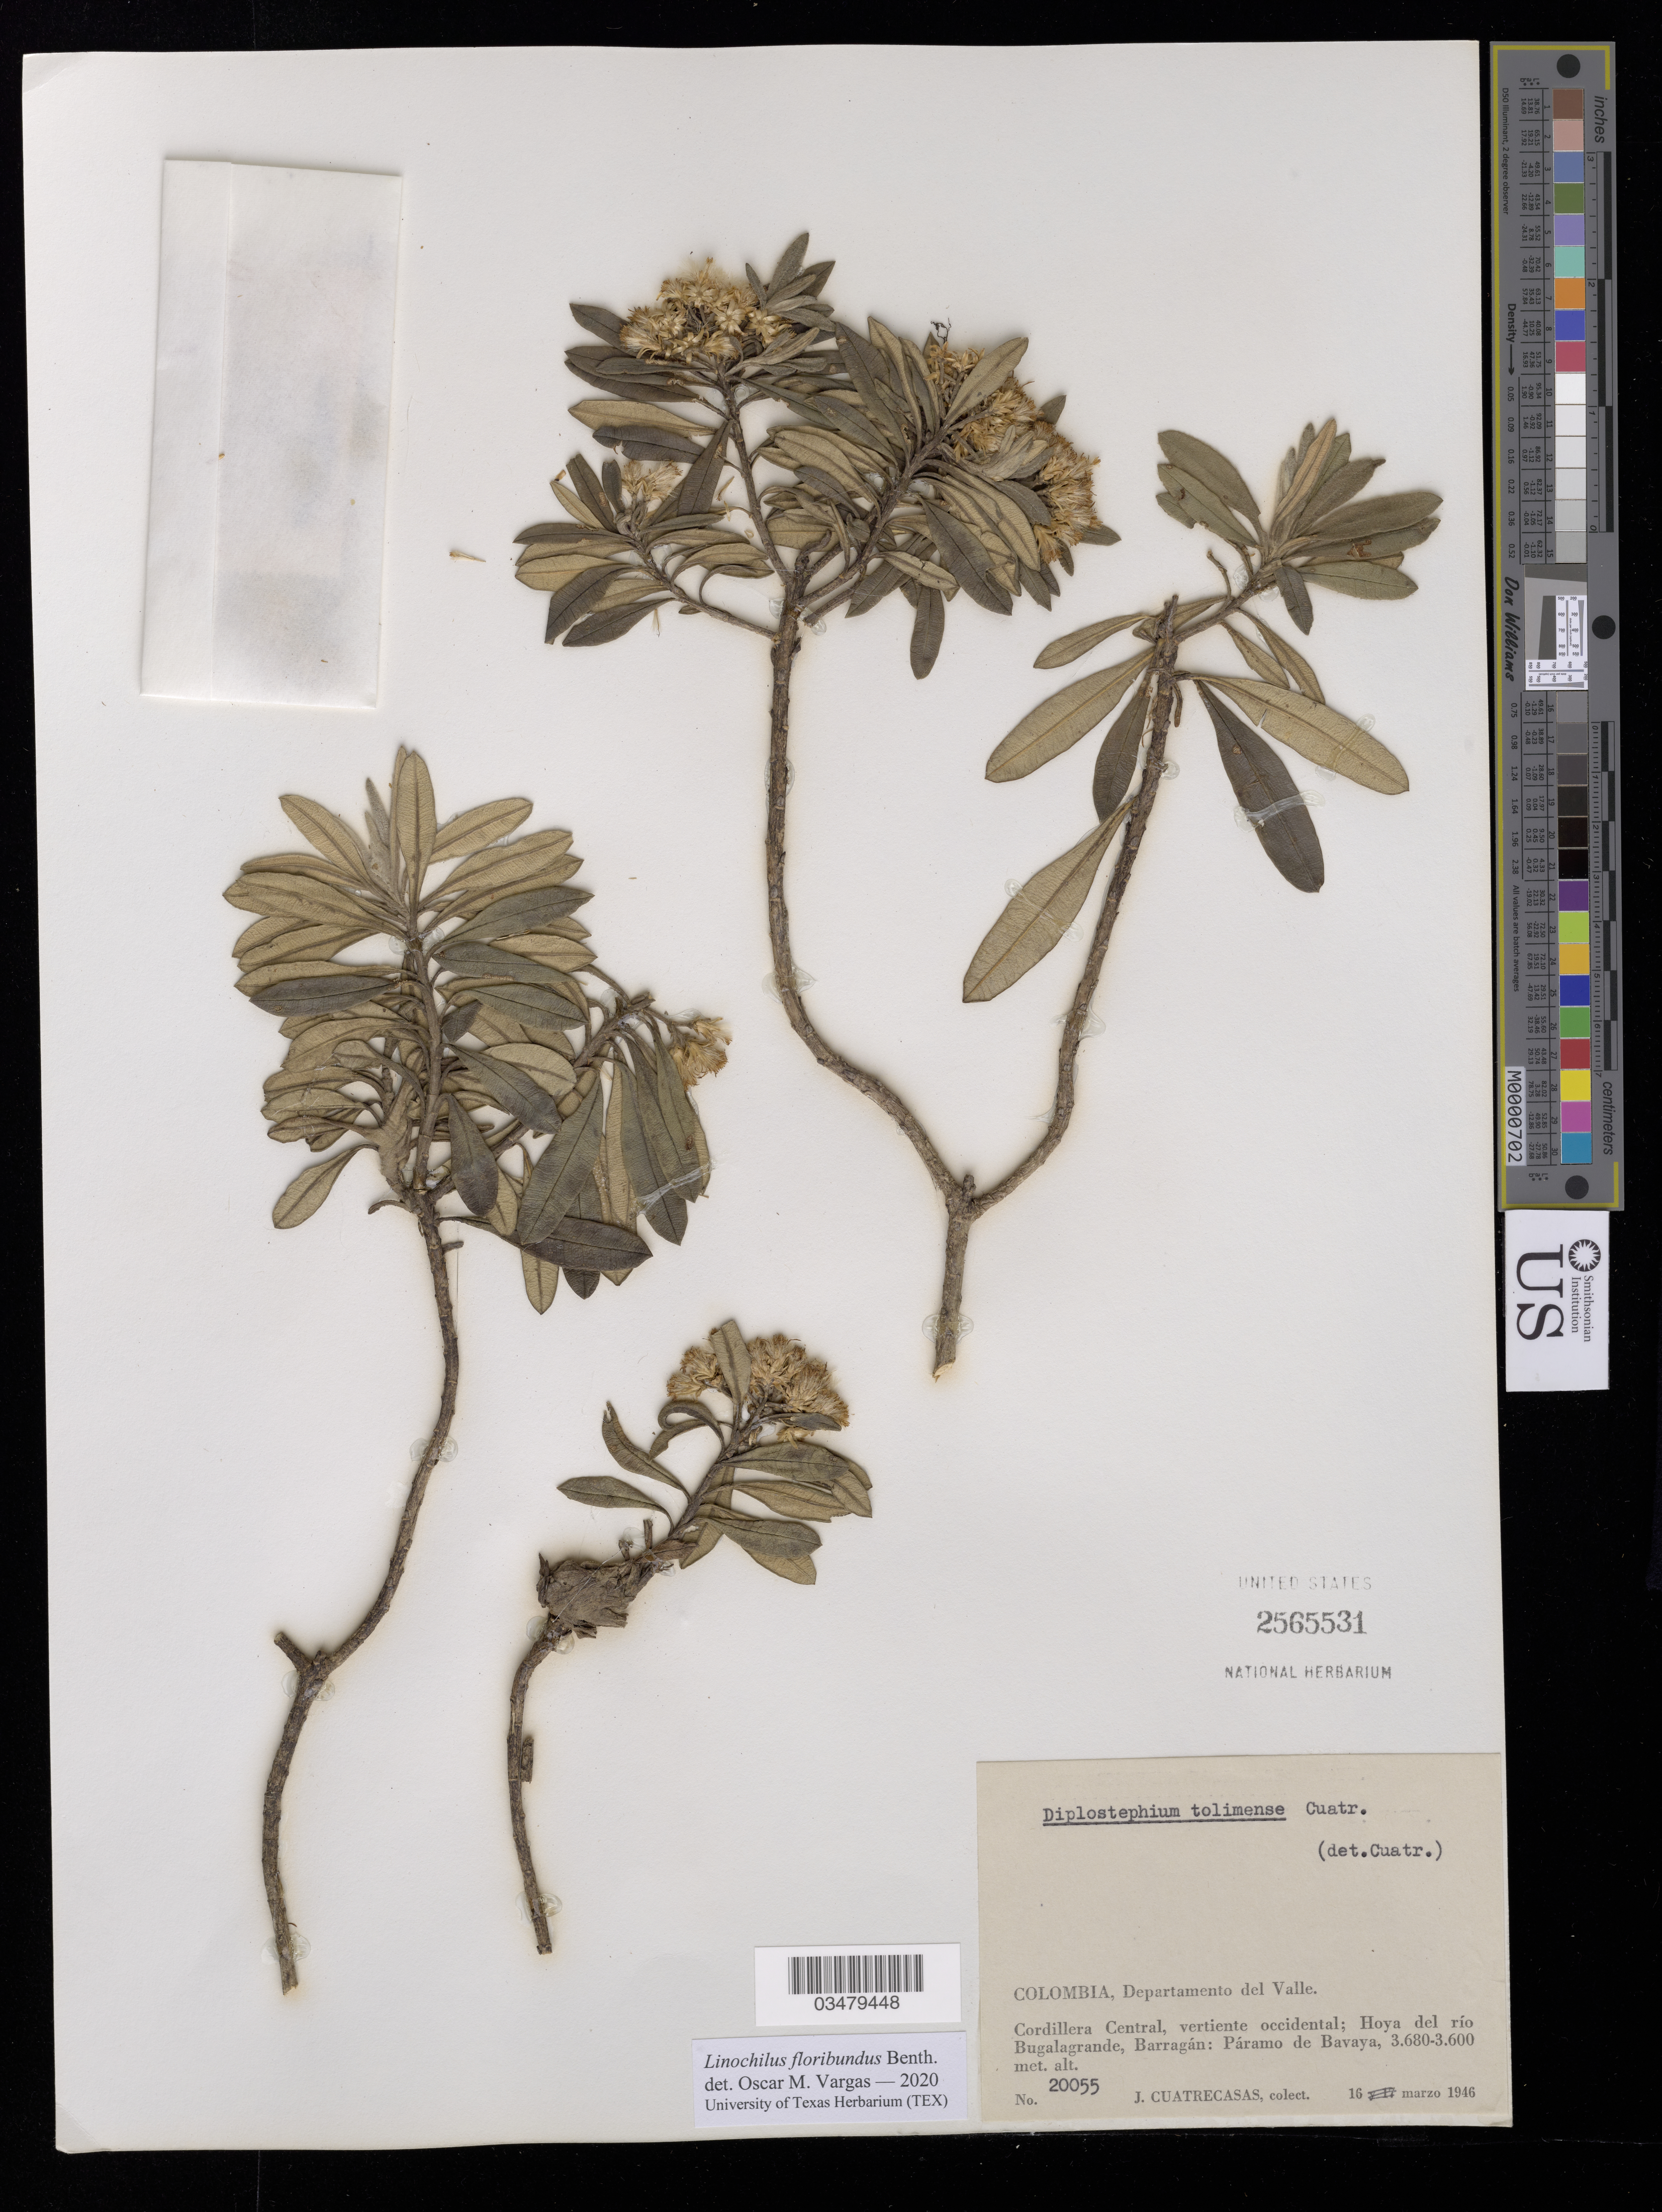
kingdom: Plantae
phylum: Tracheophyta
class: Magnoliopsida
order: Asterales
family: Asteraceae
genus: Linochilus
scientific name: Linochilus floribundus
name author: Benth.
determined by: Vargas, Oscar M.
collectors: J. Cuatrecasas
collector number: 20055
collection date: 1946-03-16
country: Colombia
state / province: Valle del Cauca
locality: Cordillera Central; vertiente occidental; Hoya del río Bugalagrande, Barragán: Páramo de Bavaya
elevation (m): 3600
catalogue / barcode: US 2565531